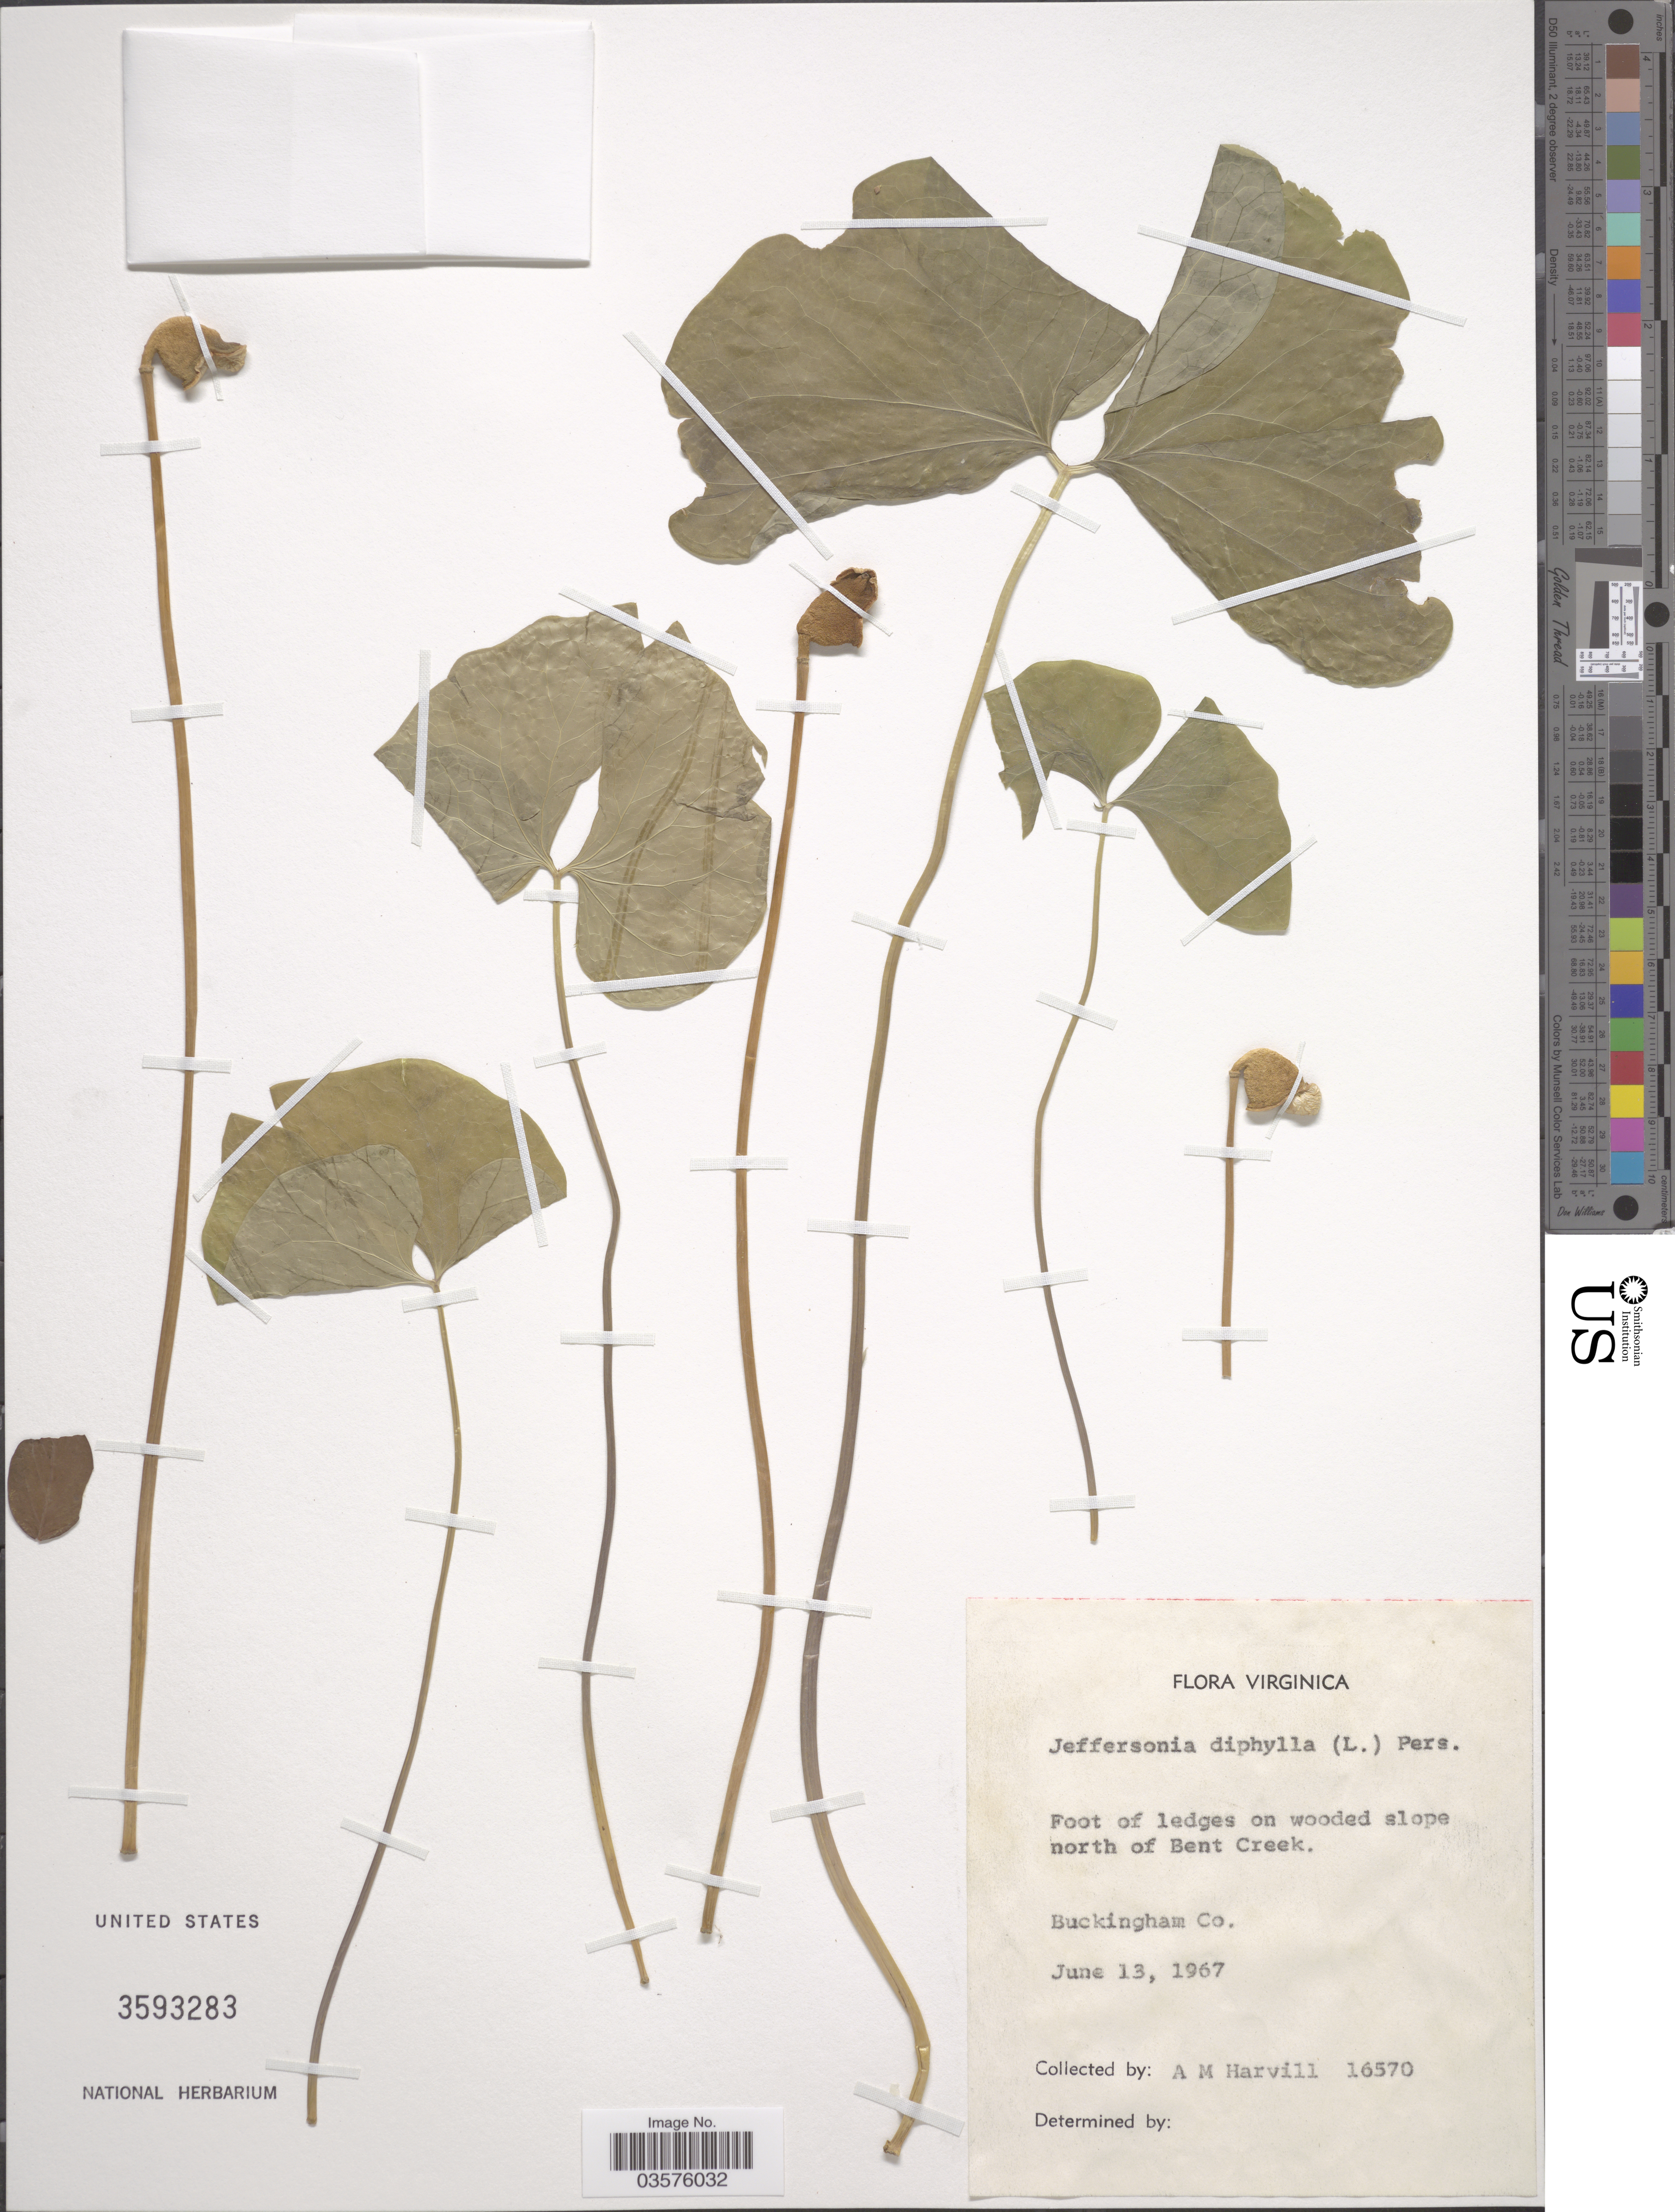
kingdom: Plantae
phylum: Tracheophyta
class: Magnoliopsida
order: Ranunculales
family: Berberidaceae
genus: Jeffersonia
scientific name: Jeffersonia diphylla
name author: (L.) Pers.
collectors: A. Harvill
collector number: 16570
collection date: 1967-06-13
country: United States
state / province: Virginia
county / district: Buckingham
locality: Foot of ledges on wooded slope north of Bent Creek. Buckingham Co.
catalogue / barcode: US 3593283